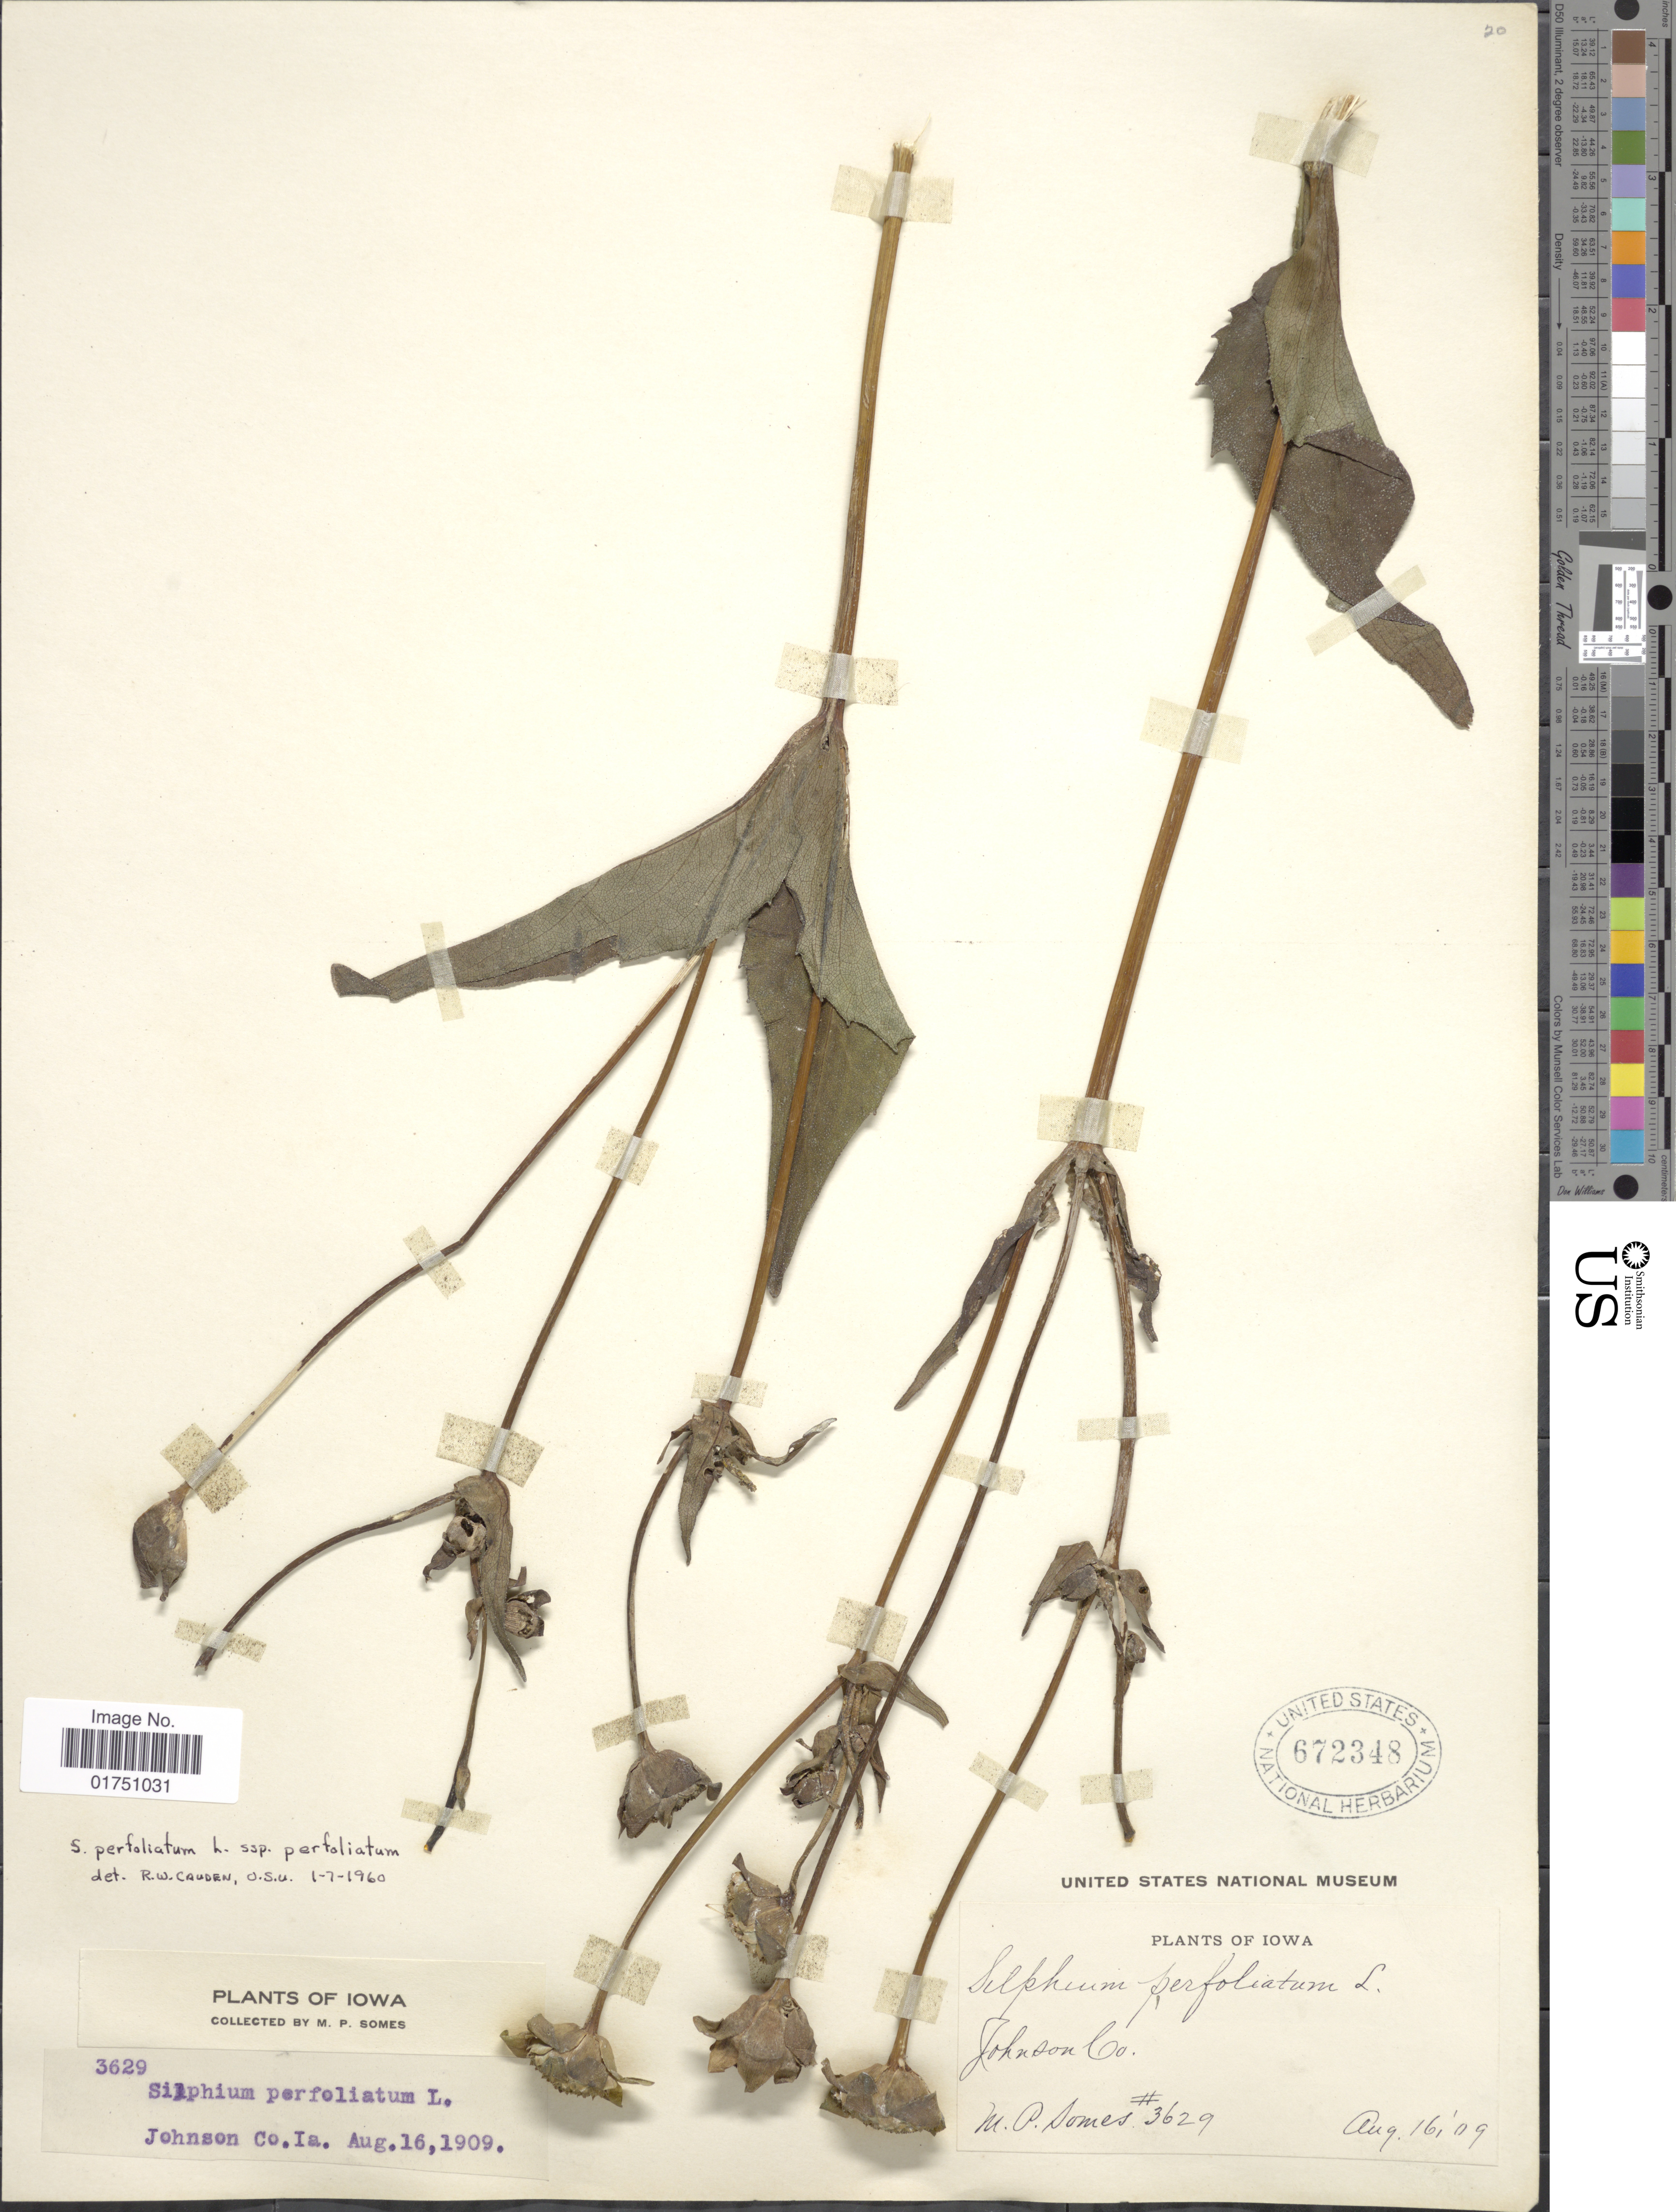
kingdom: Plantae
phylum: Tracheophyta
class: Magnoliopsida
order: Asterales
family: Asteraceae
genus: Silphium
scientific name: Silphium perfoliatum var. perfoliatum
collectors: M. Somes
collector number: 3629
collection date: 1909-08-16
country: United States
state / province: Iowa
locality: Johnson Co.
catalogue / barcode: US 672348